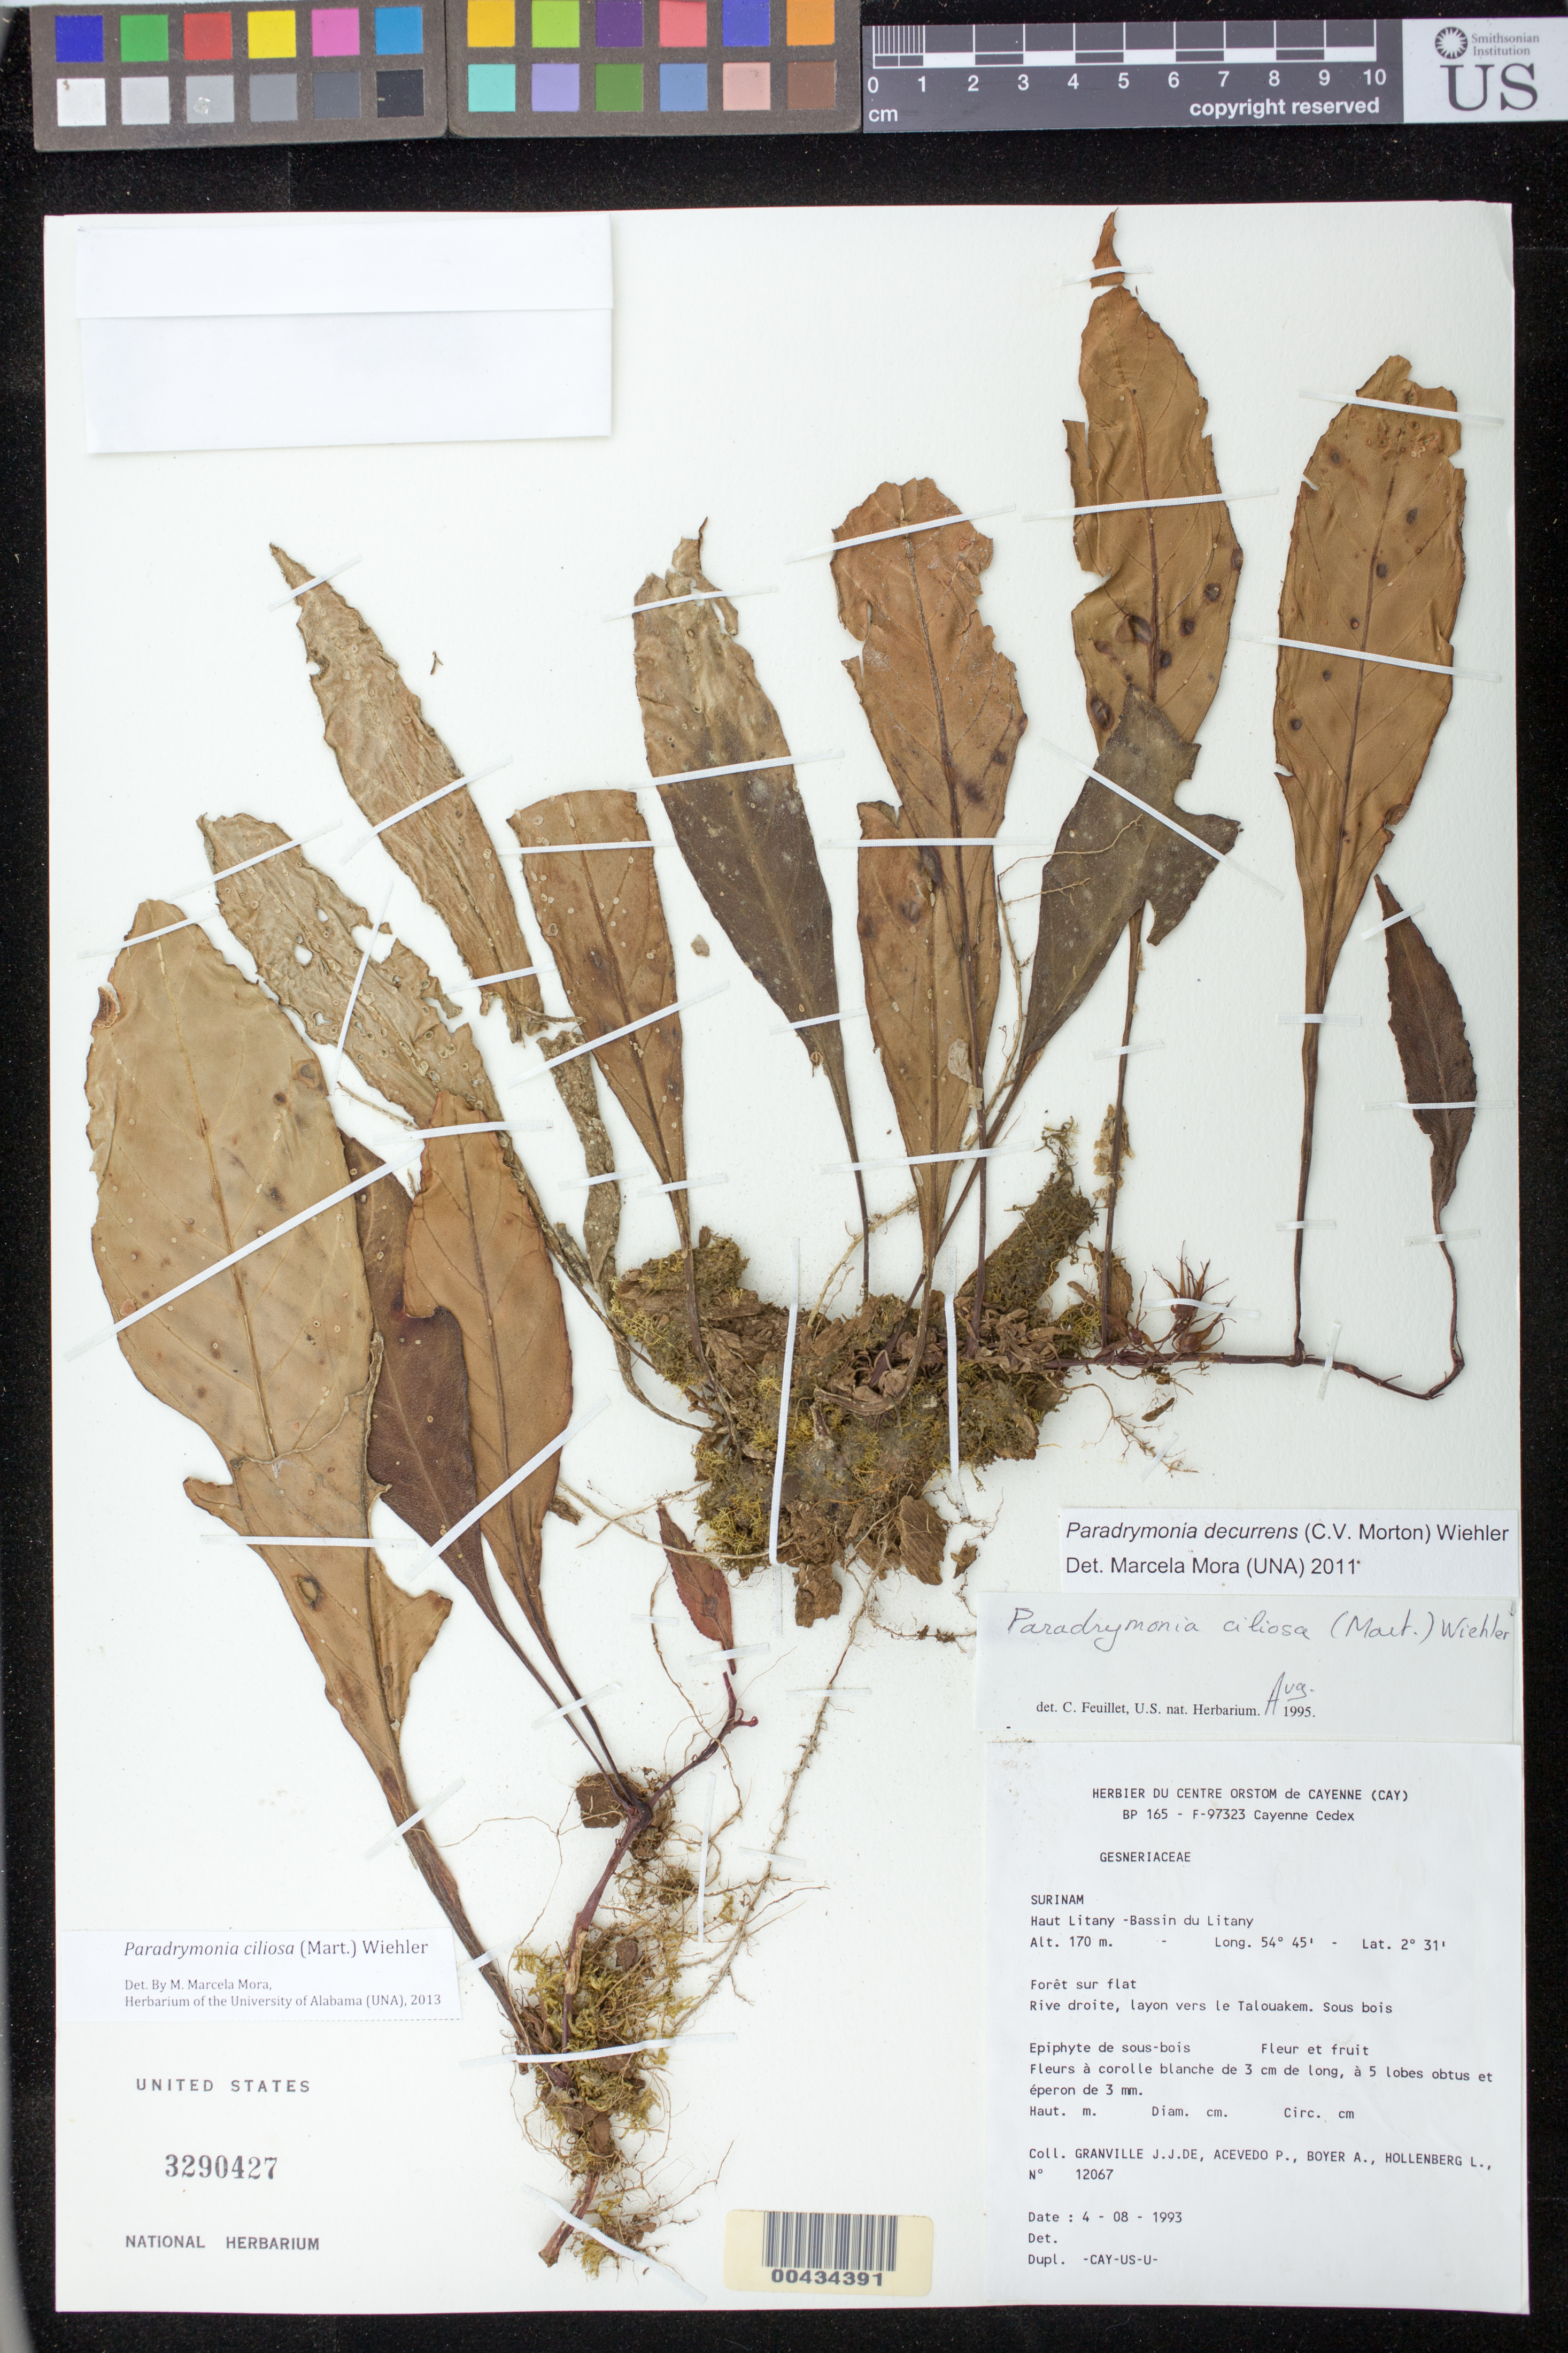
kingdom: Plantae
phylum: Tracheophyta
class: Magnoliopsida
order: Lamiales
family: Gesneriaceae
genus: Paradrymonia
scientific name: Paradrymonia ciliosa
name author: (Mart.) Wiehler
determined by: Mora, M. Marcela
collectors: J.-J. de Granville, P. Acevedo-Rodr., A. Boyer & L. Hollenberg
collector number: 12067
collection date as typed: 04 Aug 1993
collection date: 1993-08-04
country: Suriname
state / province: Sipaliwini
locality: Haut Litany - Bassin du Litany; forêt sur flat; rive droite, layon vers le Talouakem;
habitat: sous bois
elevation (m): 170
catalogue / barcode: US 3290427